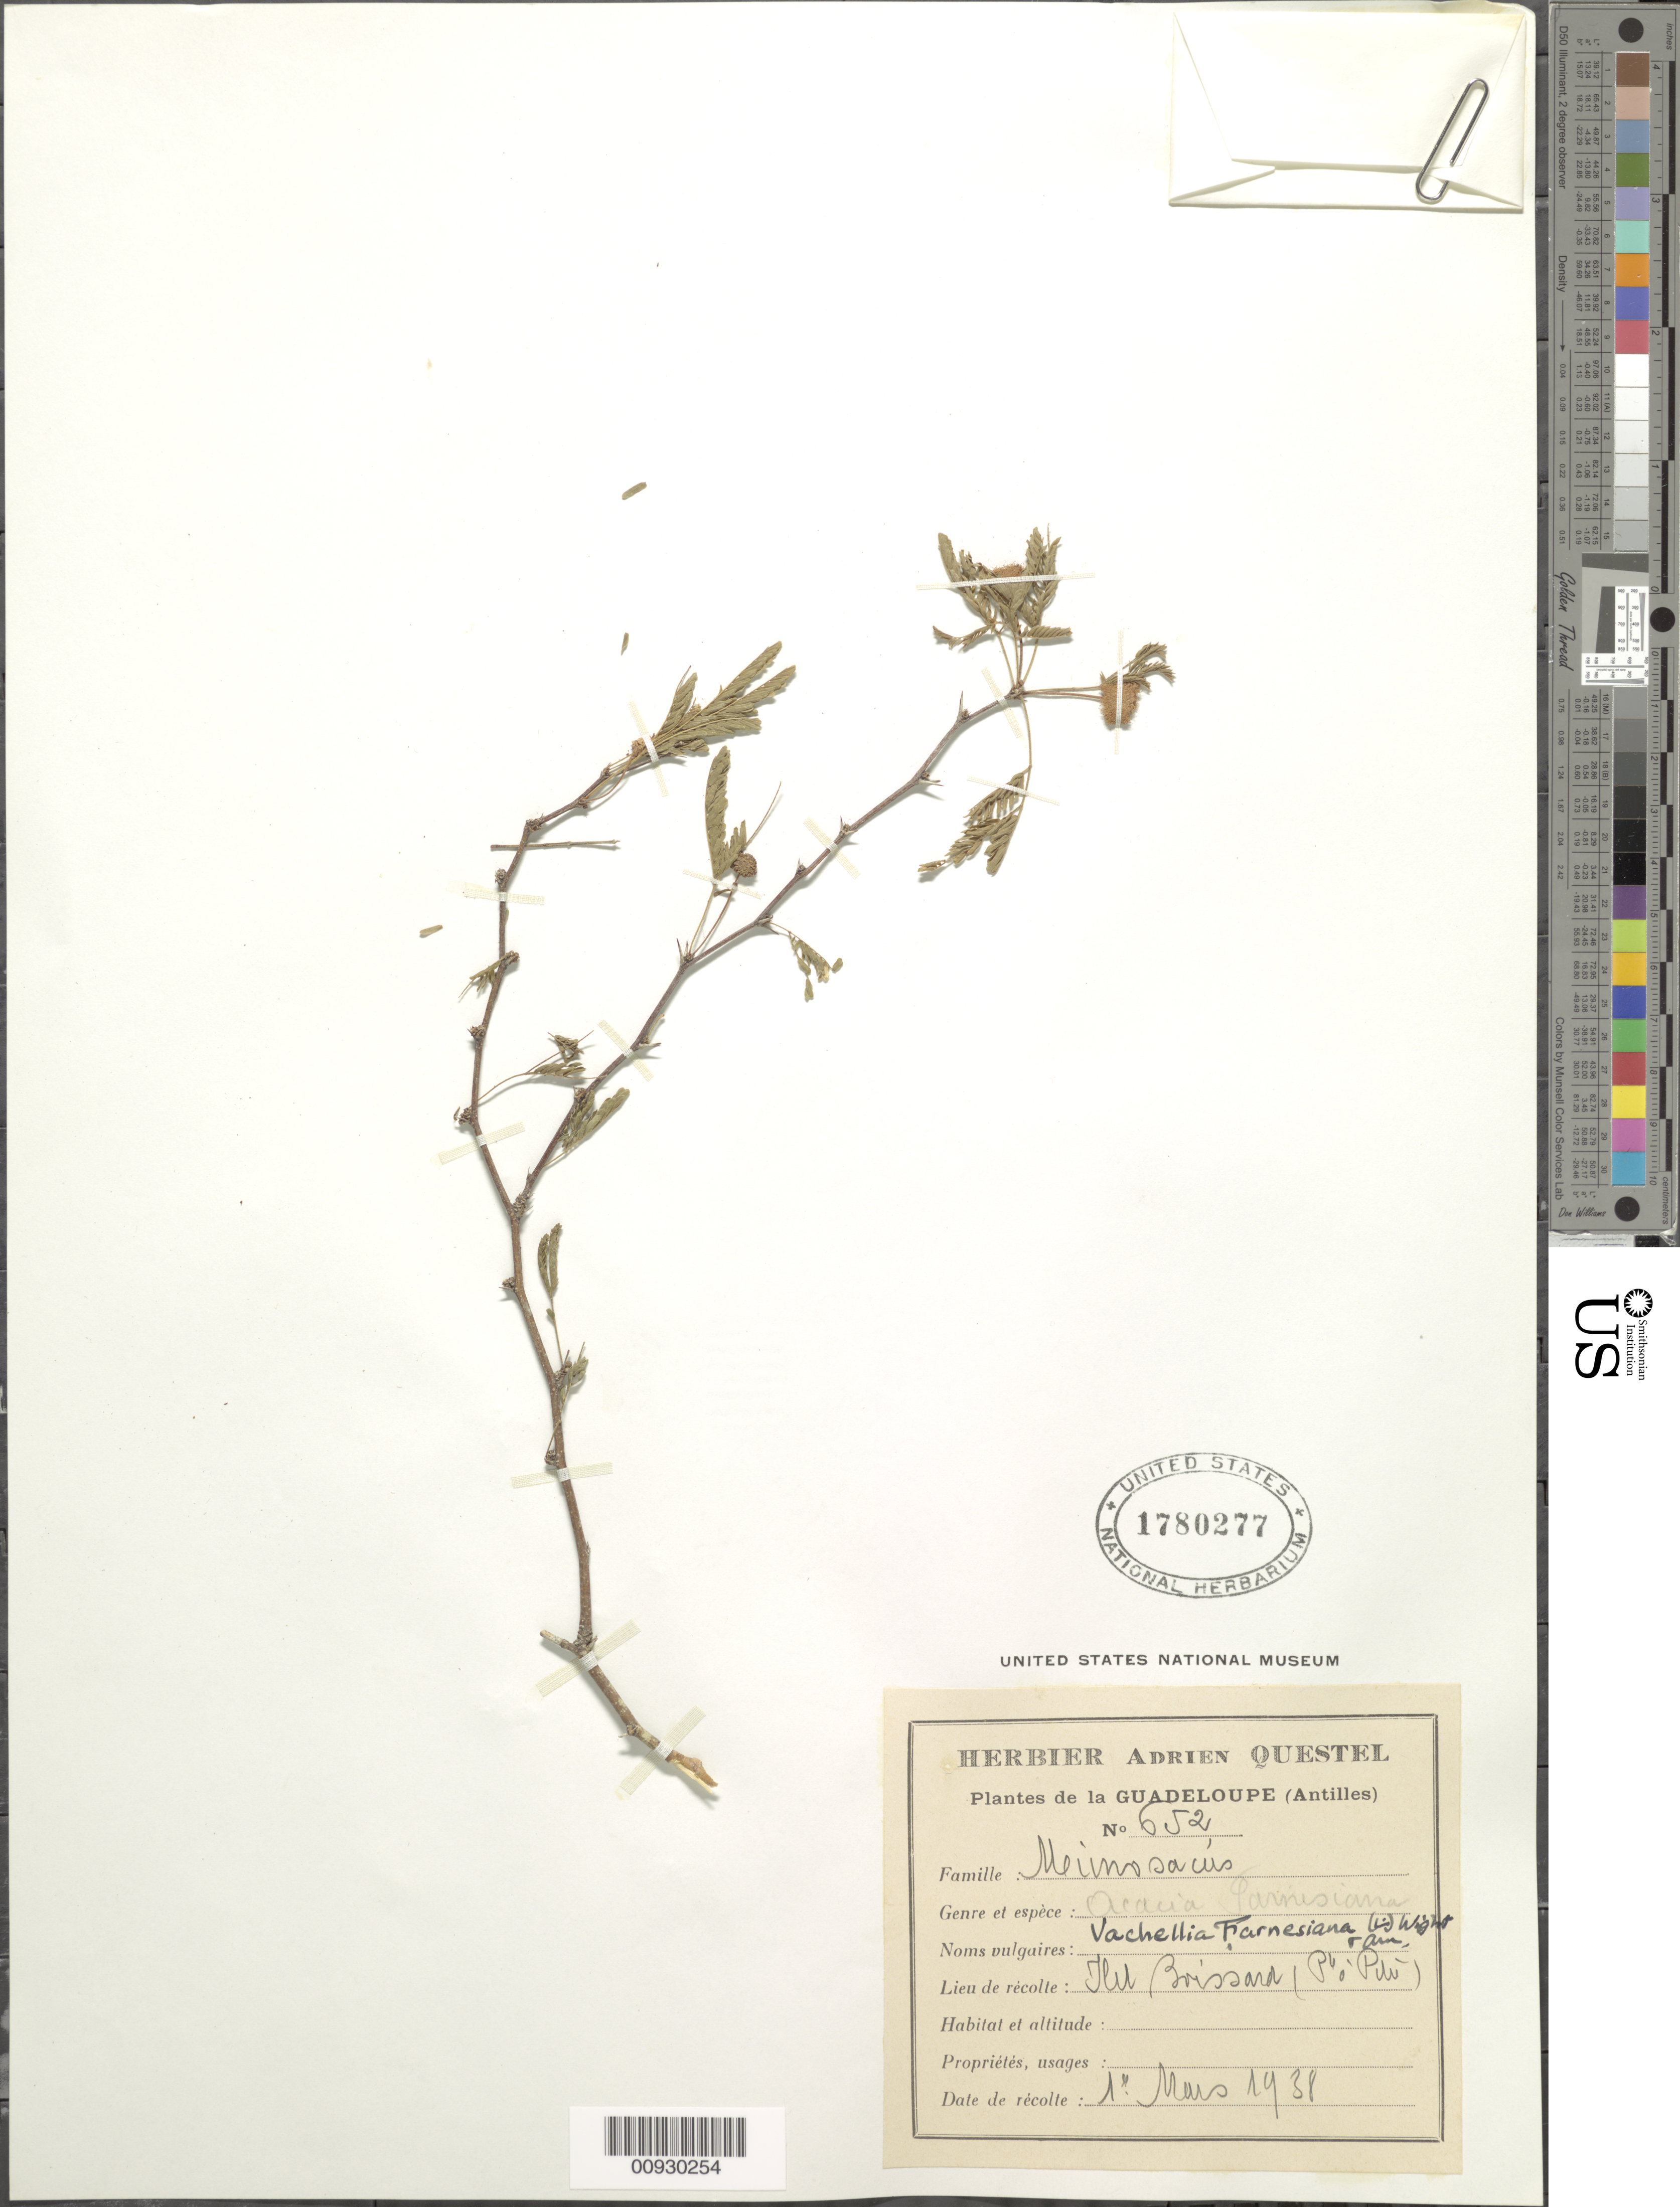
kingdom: Plantae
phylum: Tracheophyta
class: Magnoliopsida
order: Fabales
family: Fabaceae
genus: Vachellia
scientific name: Vachellia farnesiana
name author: (L.) Wight & Arn.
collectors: A. Questel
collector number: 652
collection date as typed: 01 Mar 1938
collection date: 1938-03-01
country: Guadeloupe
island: Basse Terre [Guadeloupe]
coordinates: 0 N, 0 E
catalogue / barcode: US 1780277